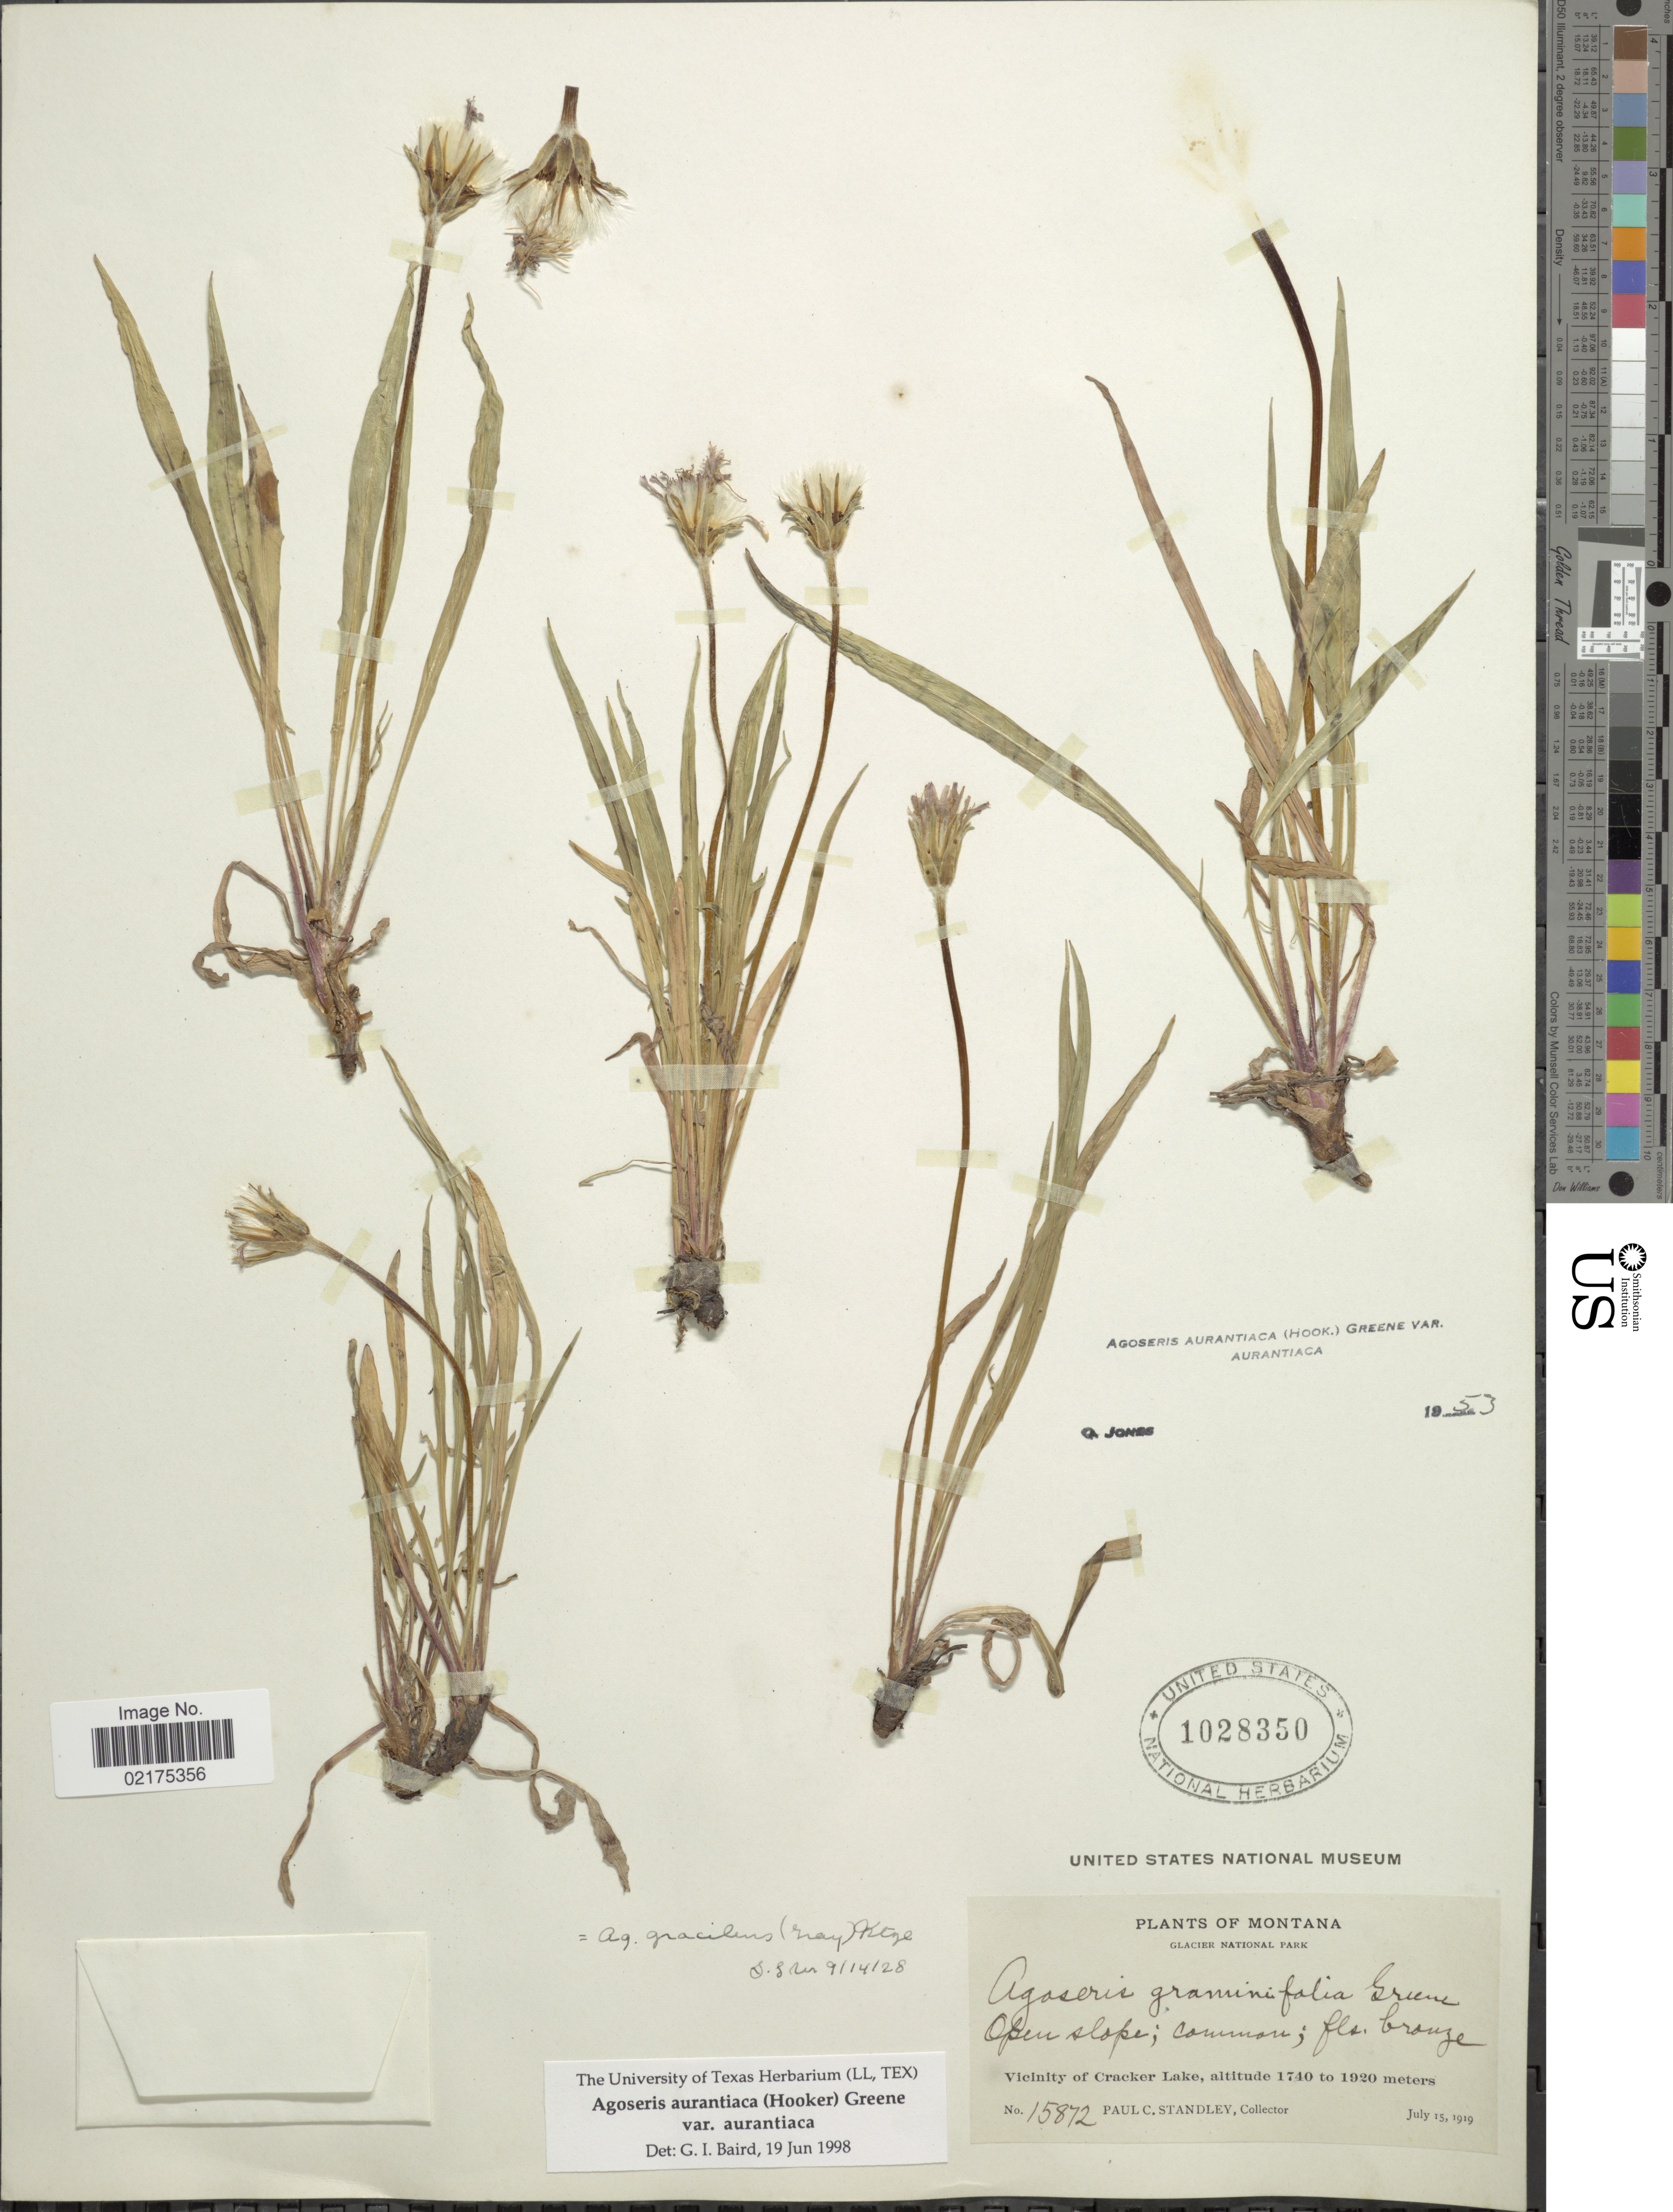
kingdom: Plantae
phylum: Tracheophyta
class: Magnoliopsida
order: Asterales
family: Asteraceae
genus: Agoseris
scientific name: Agoseris aurantiaca var. aurantiaca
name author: (Hook.) Greene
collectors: P. C. Standley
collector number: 15872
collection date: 1919-07-15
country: United States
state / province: Montana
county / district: Glacier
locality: Glacier National Park, Vicinity of Cracker Lake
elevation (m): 1740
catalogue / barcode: US 1028350